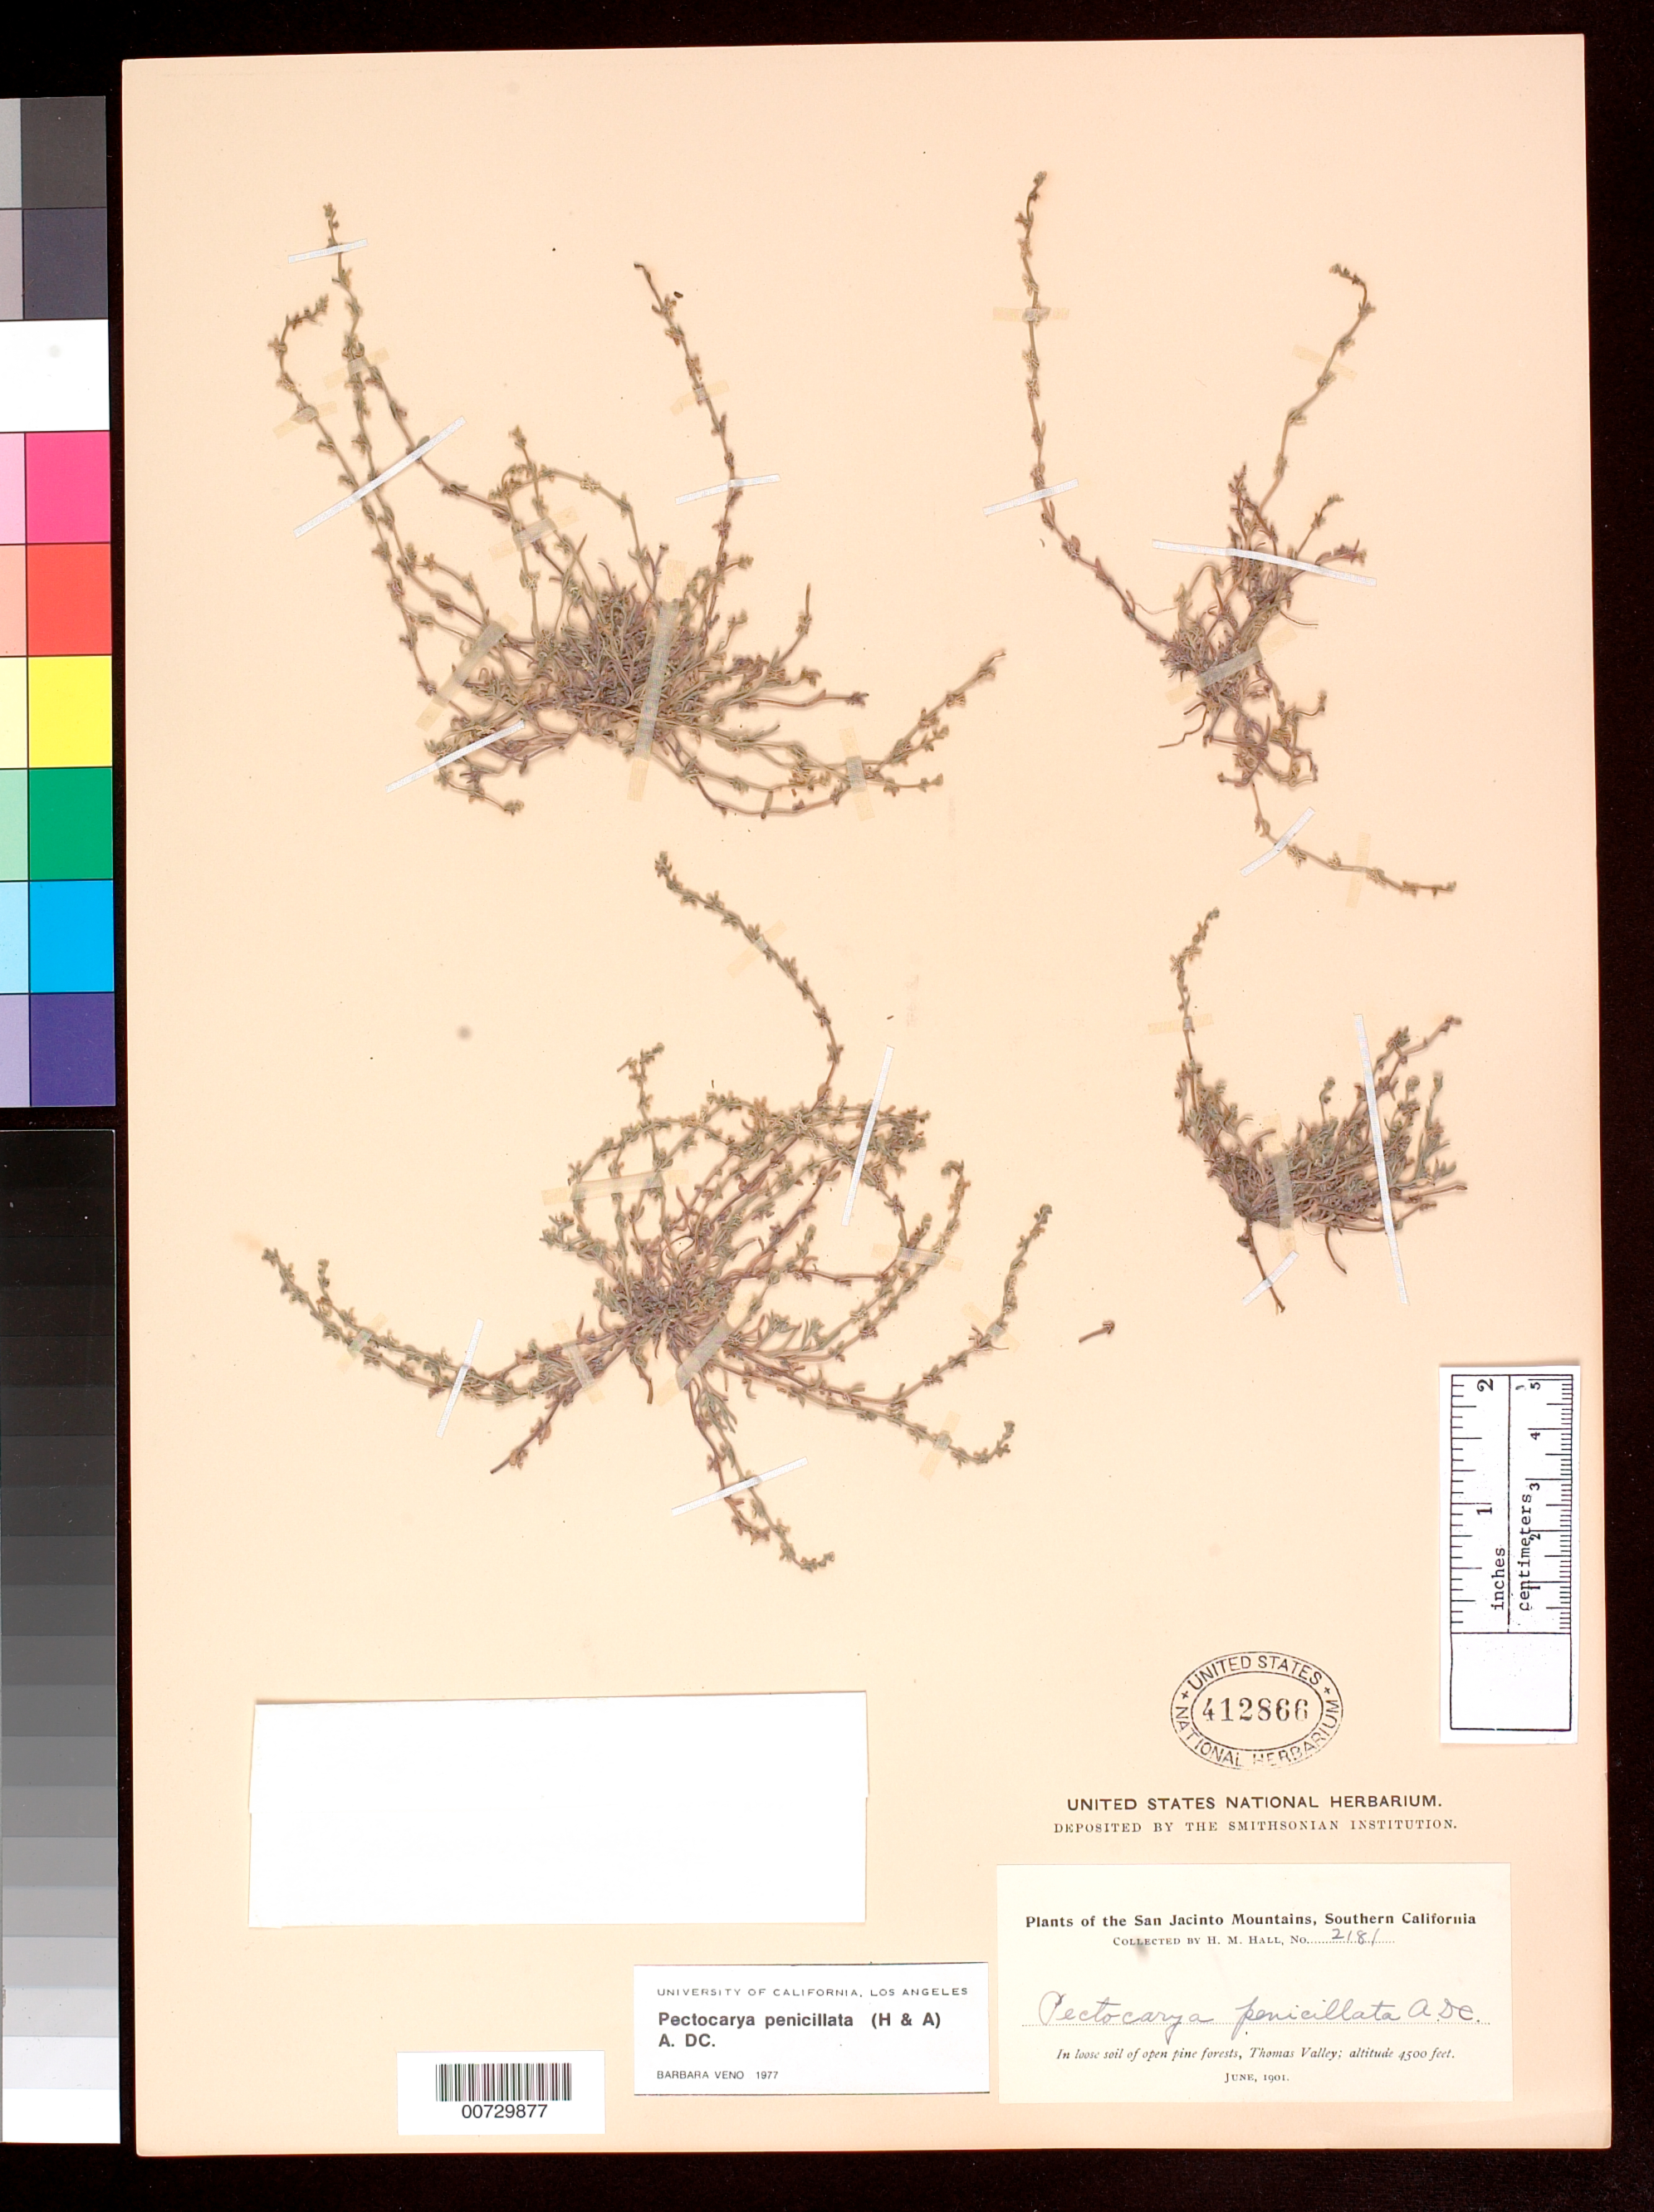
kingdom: Plantae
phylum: Tracheophyta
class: Magnoliopsida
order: Boraginales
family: Boraginaceae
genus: Pectocarya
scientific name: Pectocarya penicillata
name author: Hook. & Arn.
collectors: H. M. Hall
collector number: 2181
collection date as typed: Jun 1901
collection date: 1901-06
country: United States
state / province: California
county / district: Riverside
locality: San Jacinto Mountains. In loose soil of open pine forest, Thomas Valley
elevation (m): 1372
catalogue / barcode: US 412866